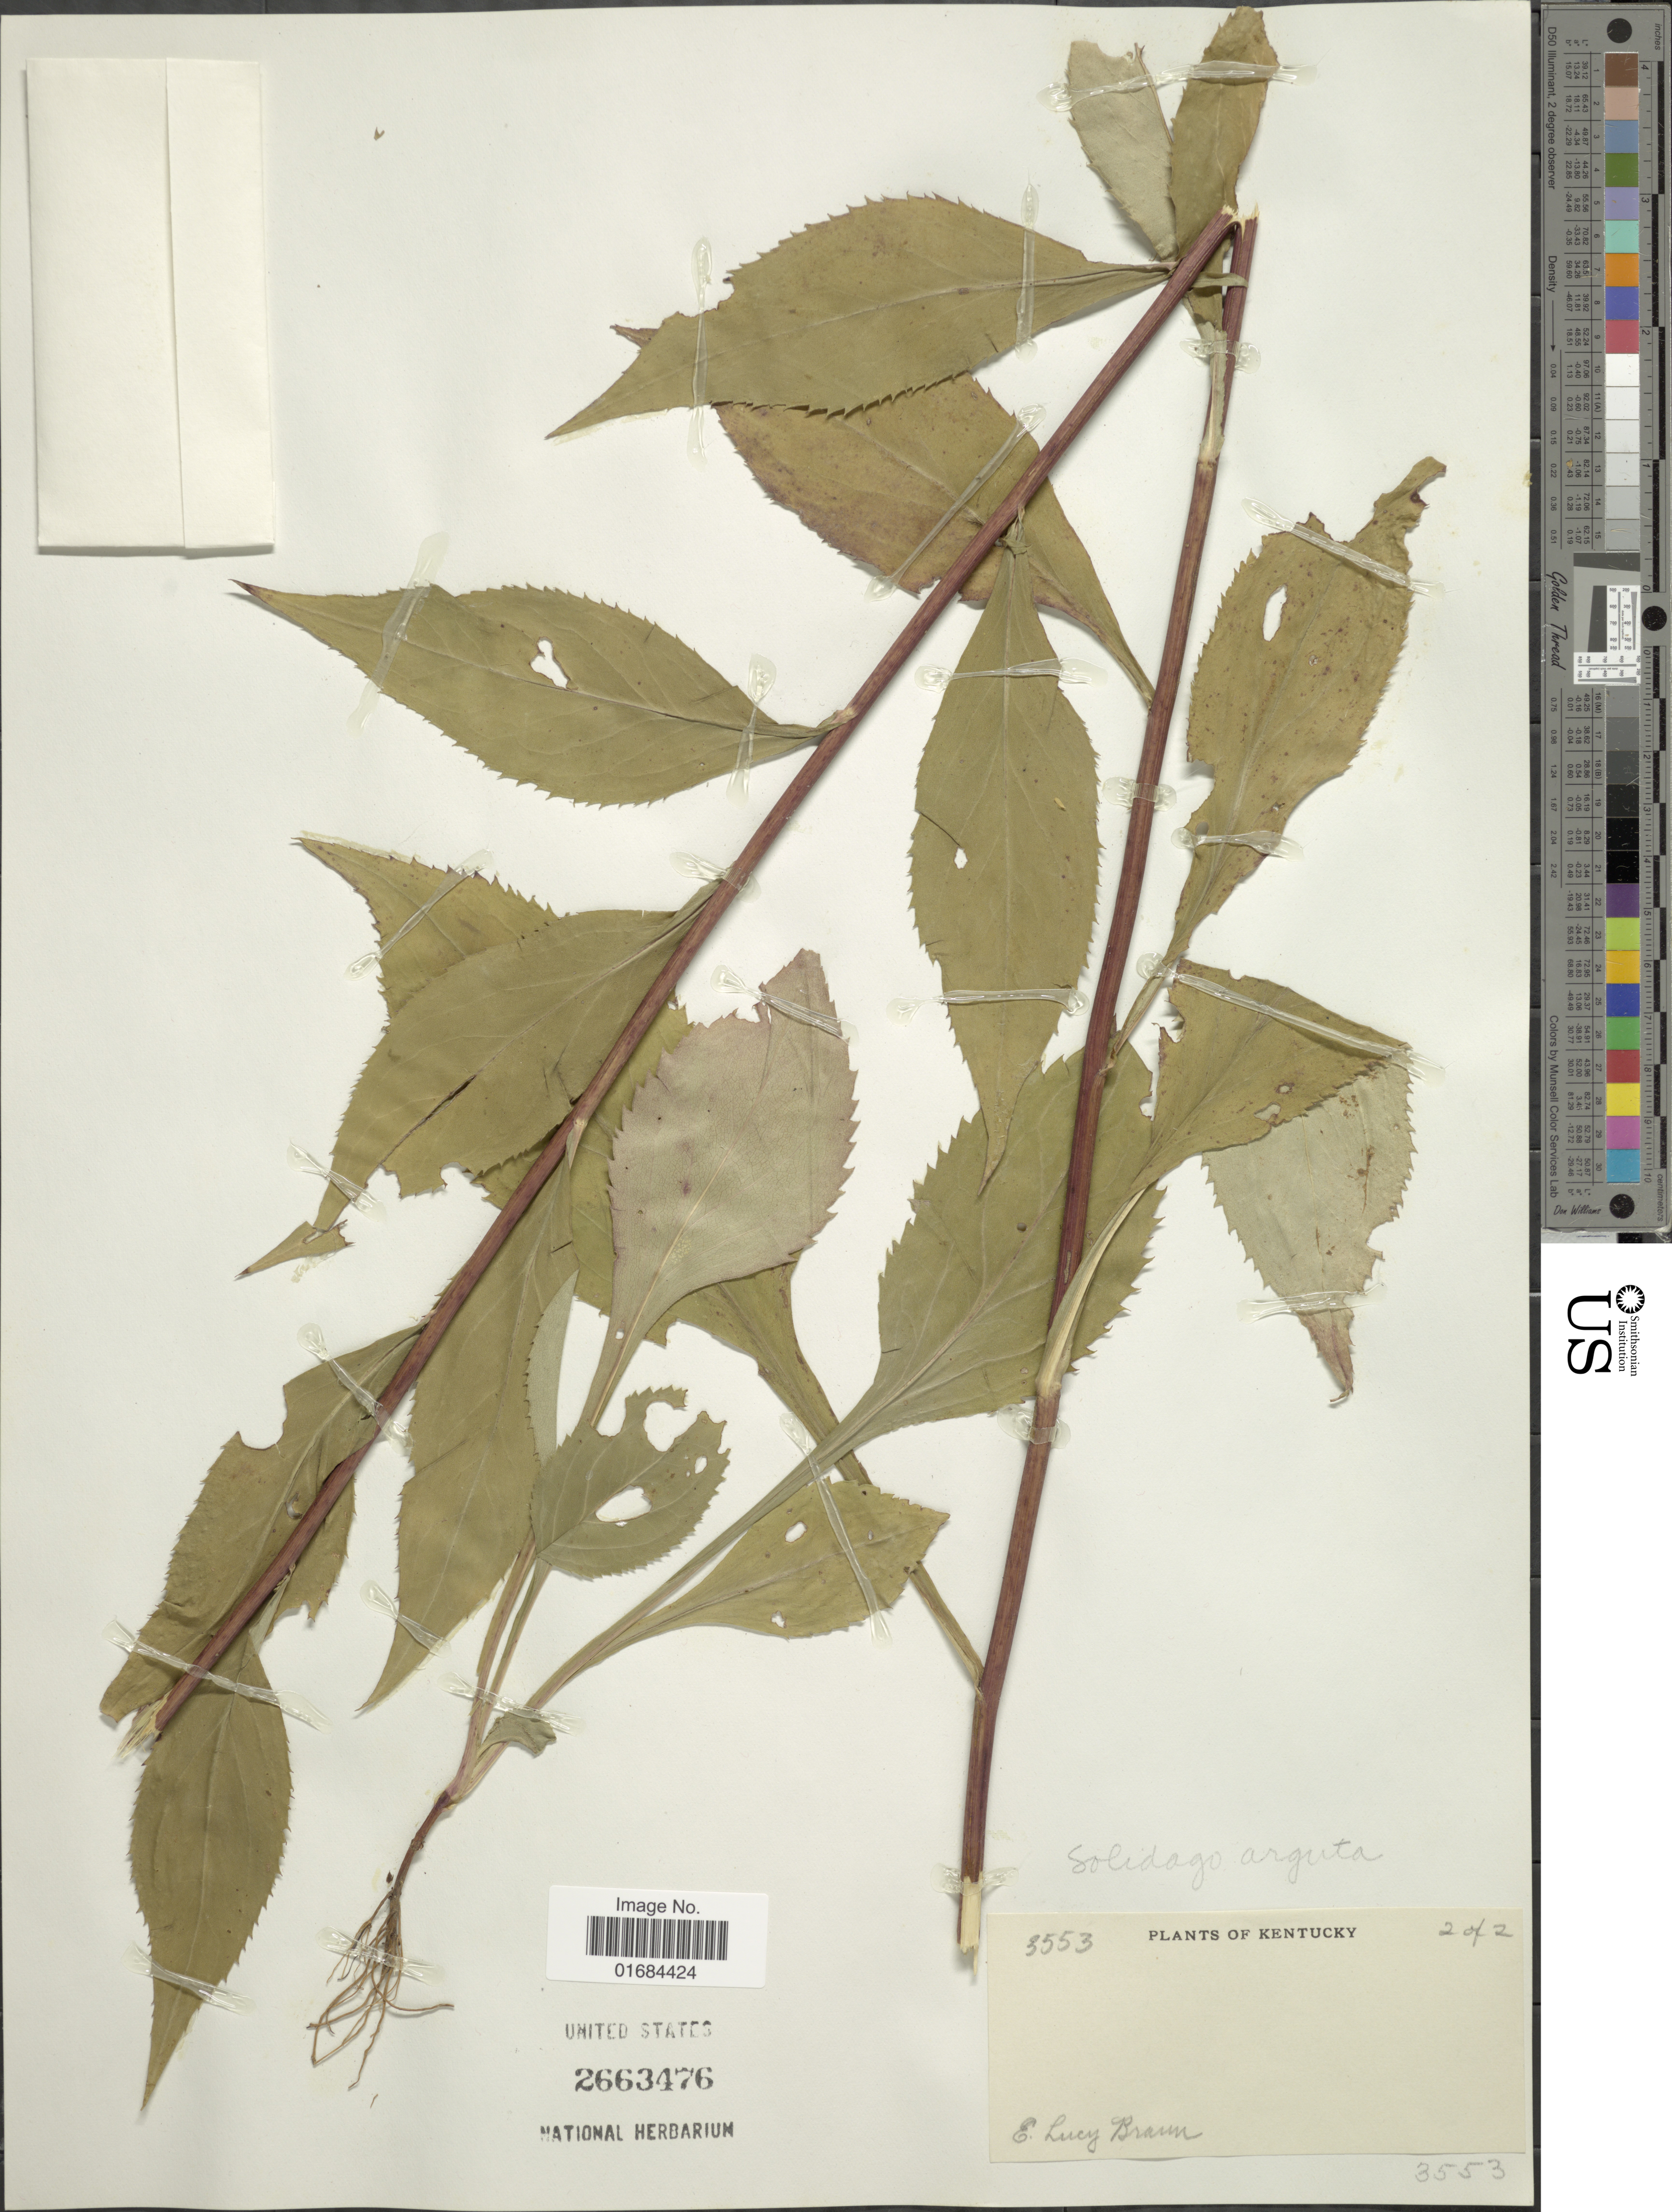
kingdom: Plantae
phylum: Tracheophyta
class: Magnoliopsida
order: Asterales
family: Asteraceae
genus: Solidago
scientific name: Solidago arguta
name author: Aiton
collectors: E. L. Braun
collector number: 3553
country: United States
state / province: Kentucky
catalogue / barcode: US 2663476